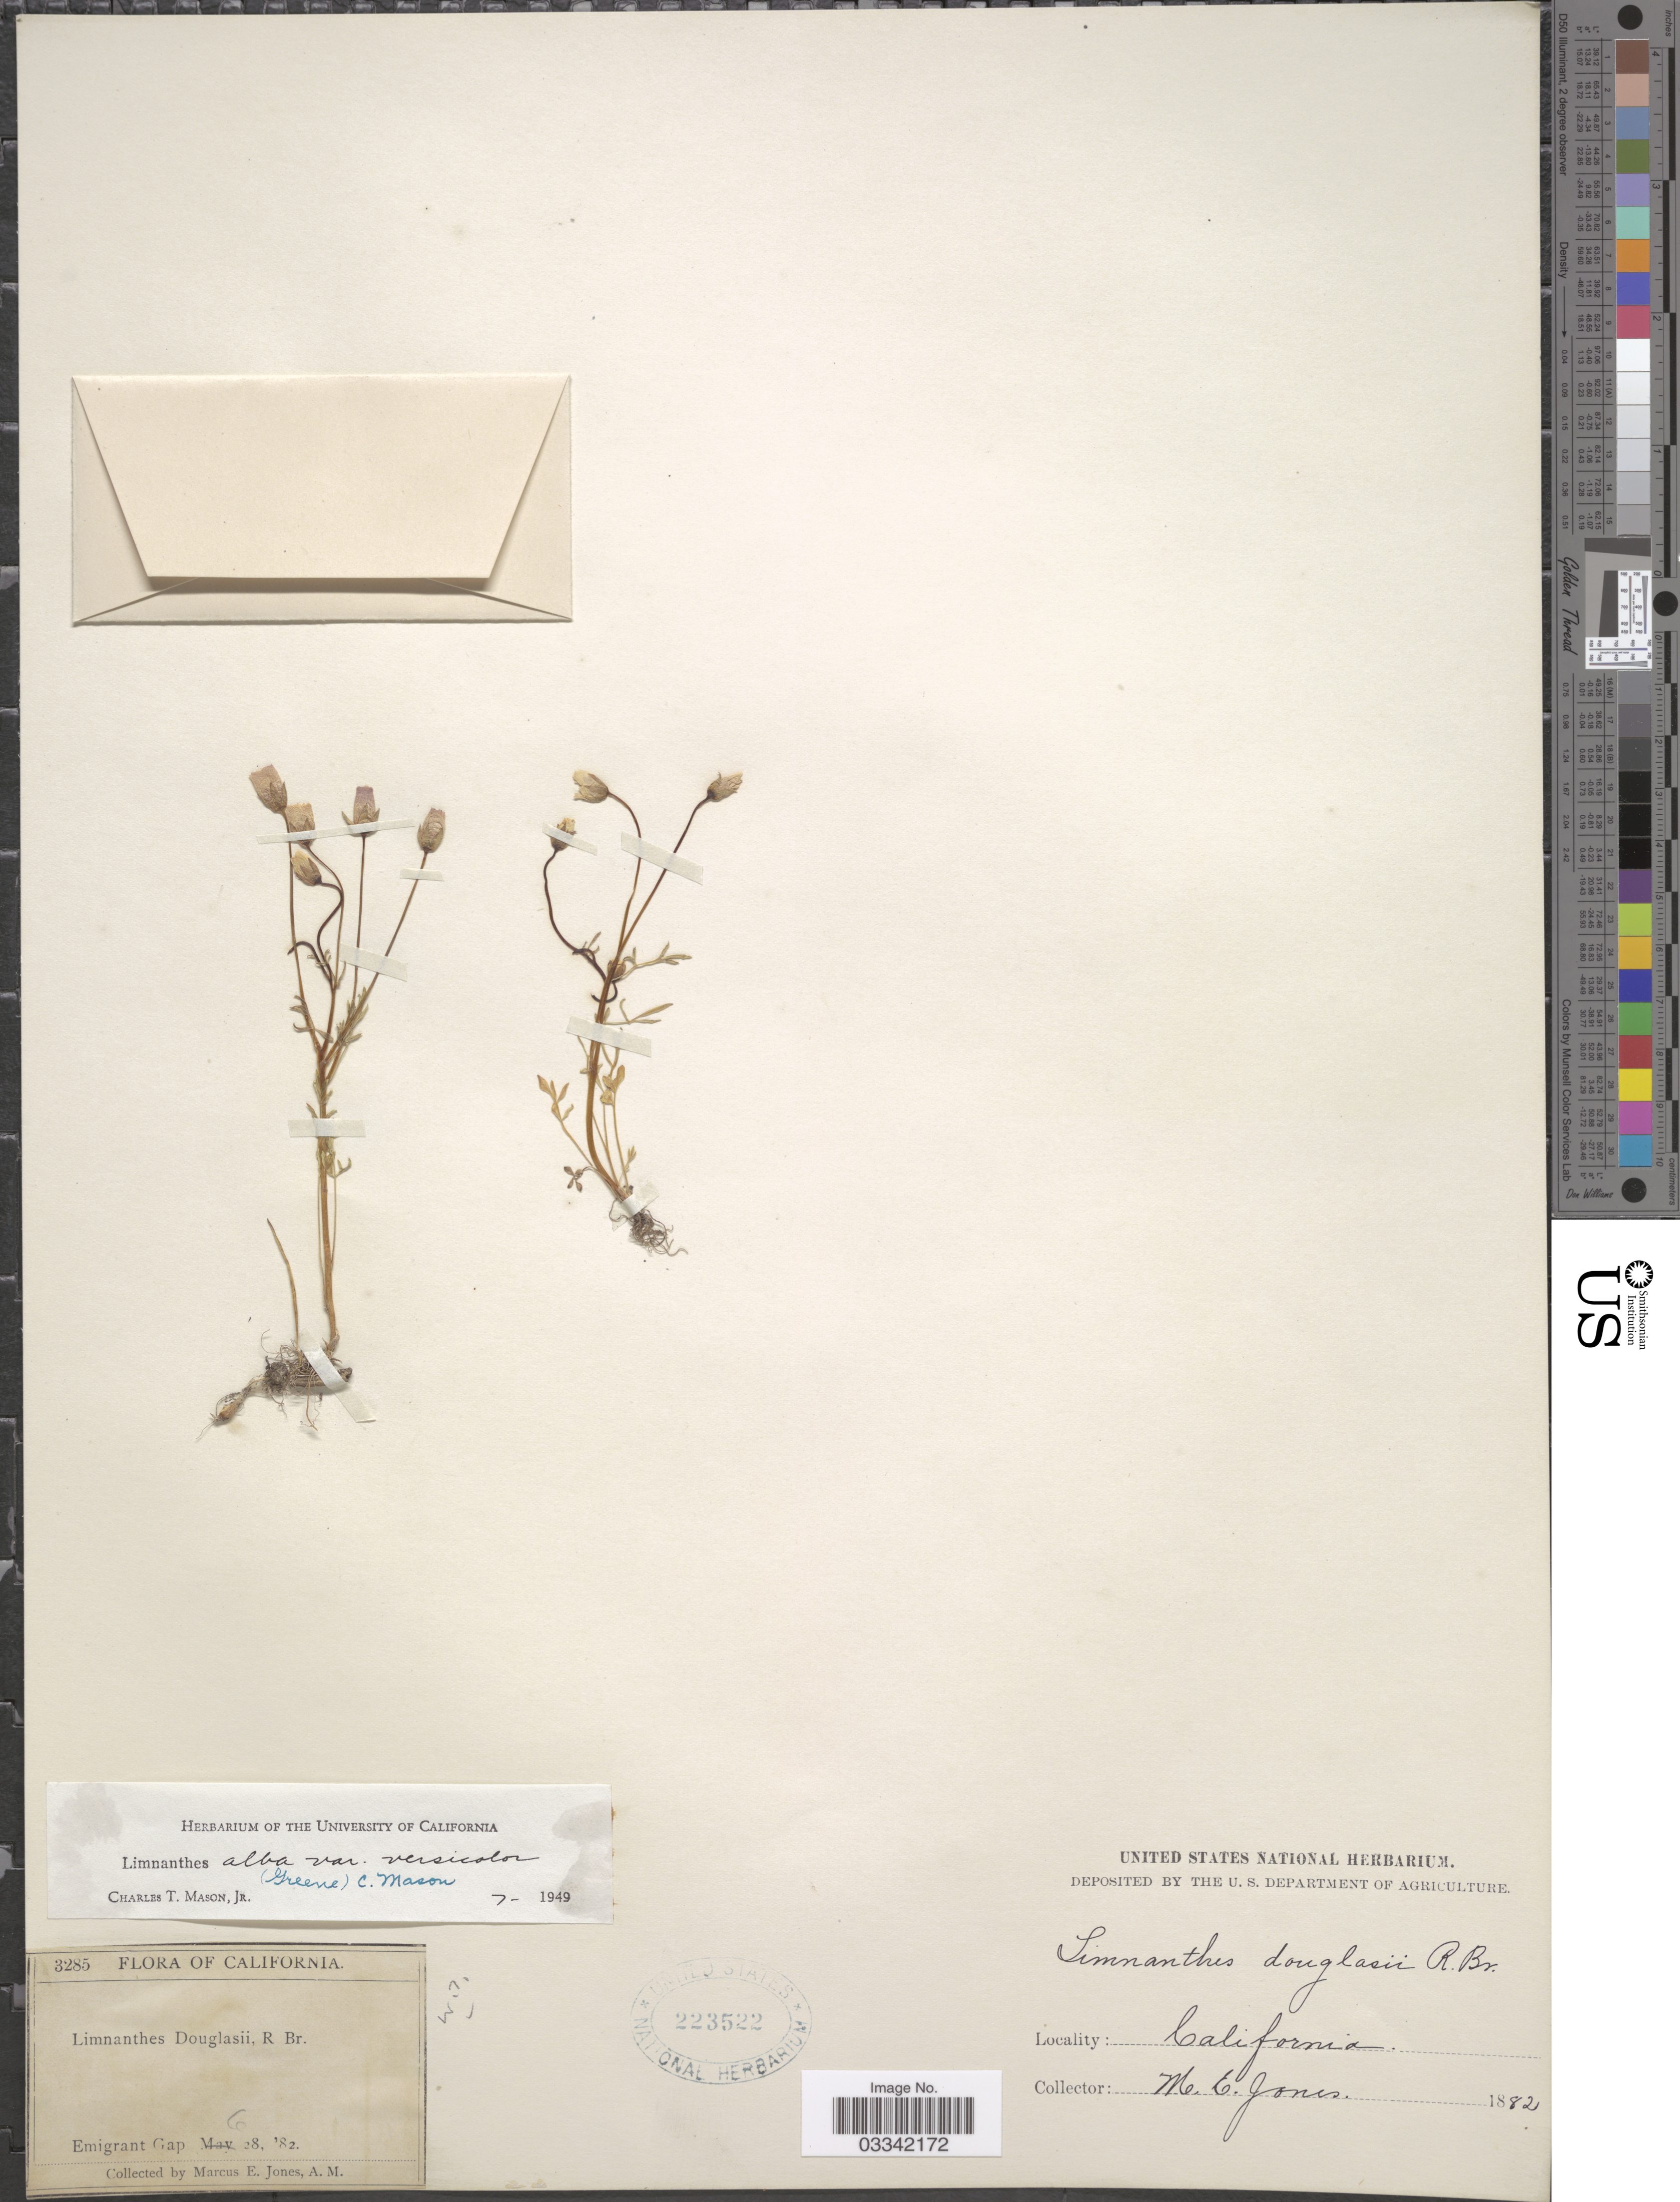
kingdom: Plantae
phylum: Tracheophyta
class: Magnoliopsida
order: Brassicales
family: Limnanthaceae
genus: Limnanthes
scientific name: Limnanthes alba var. versicolor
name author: (Greene) C.T. Mason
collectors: M. E. Jones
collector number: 3285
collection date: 1882-06-28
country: United States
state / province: California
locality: Emigrant Gap.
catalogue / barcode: US 223522